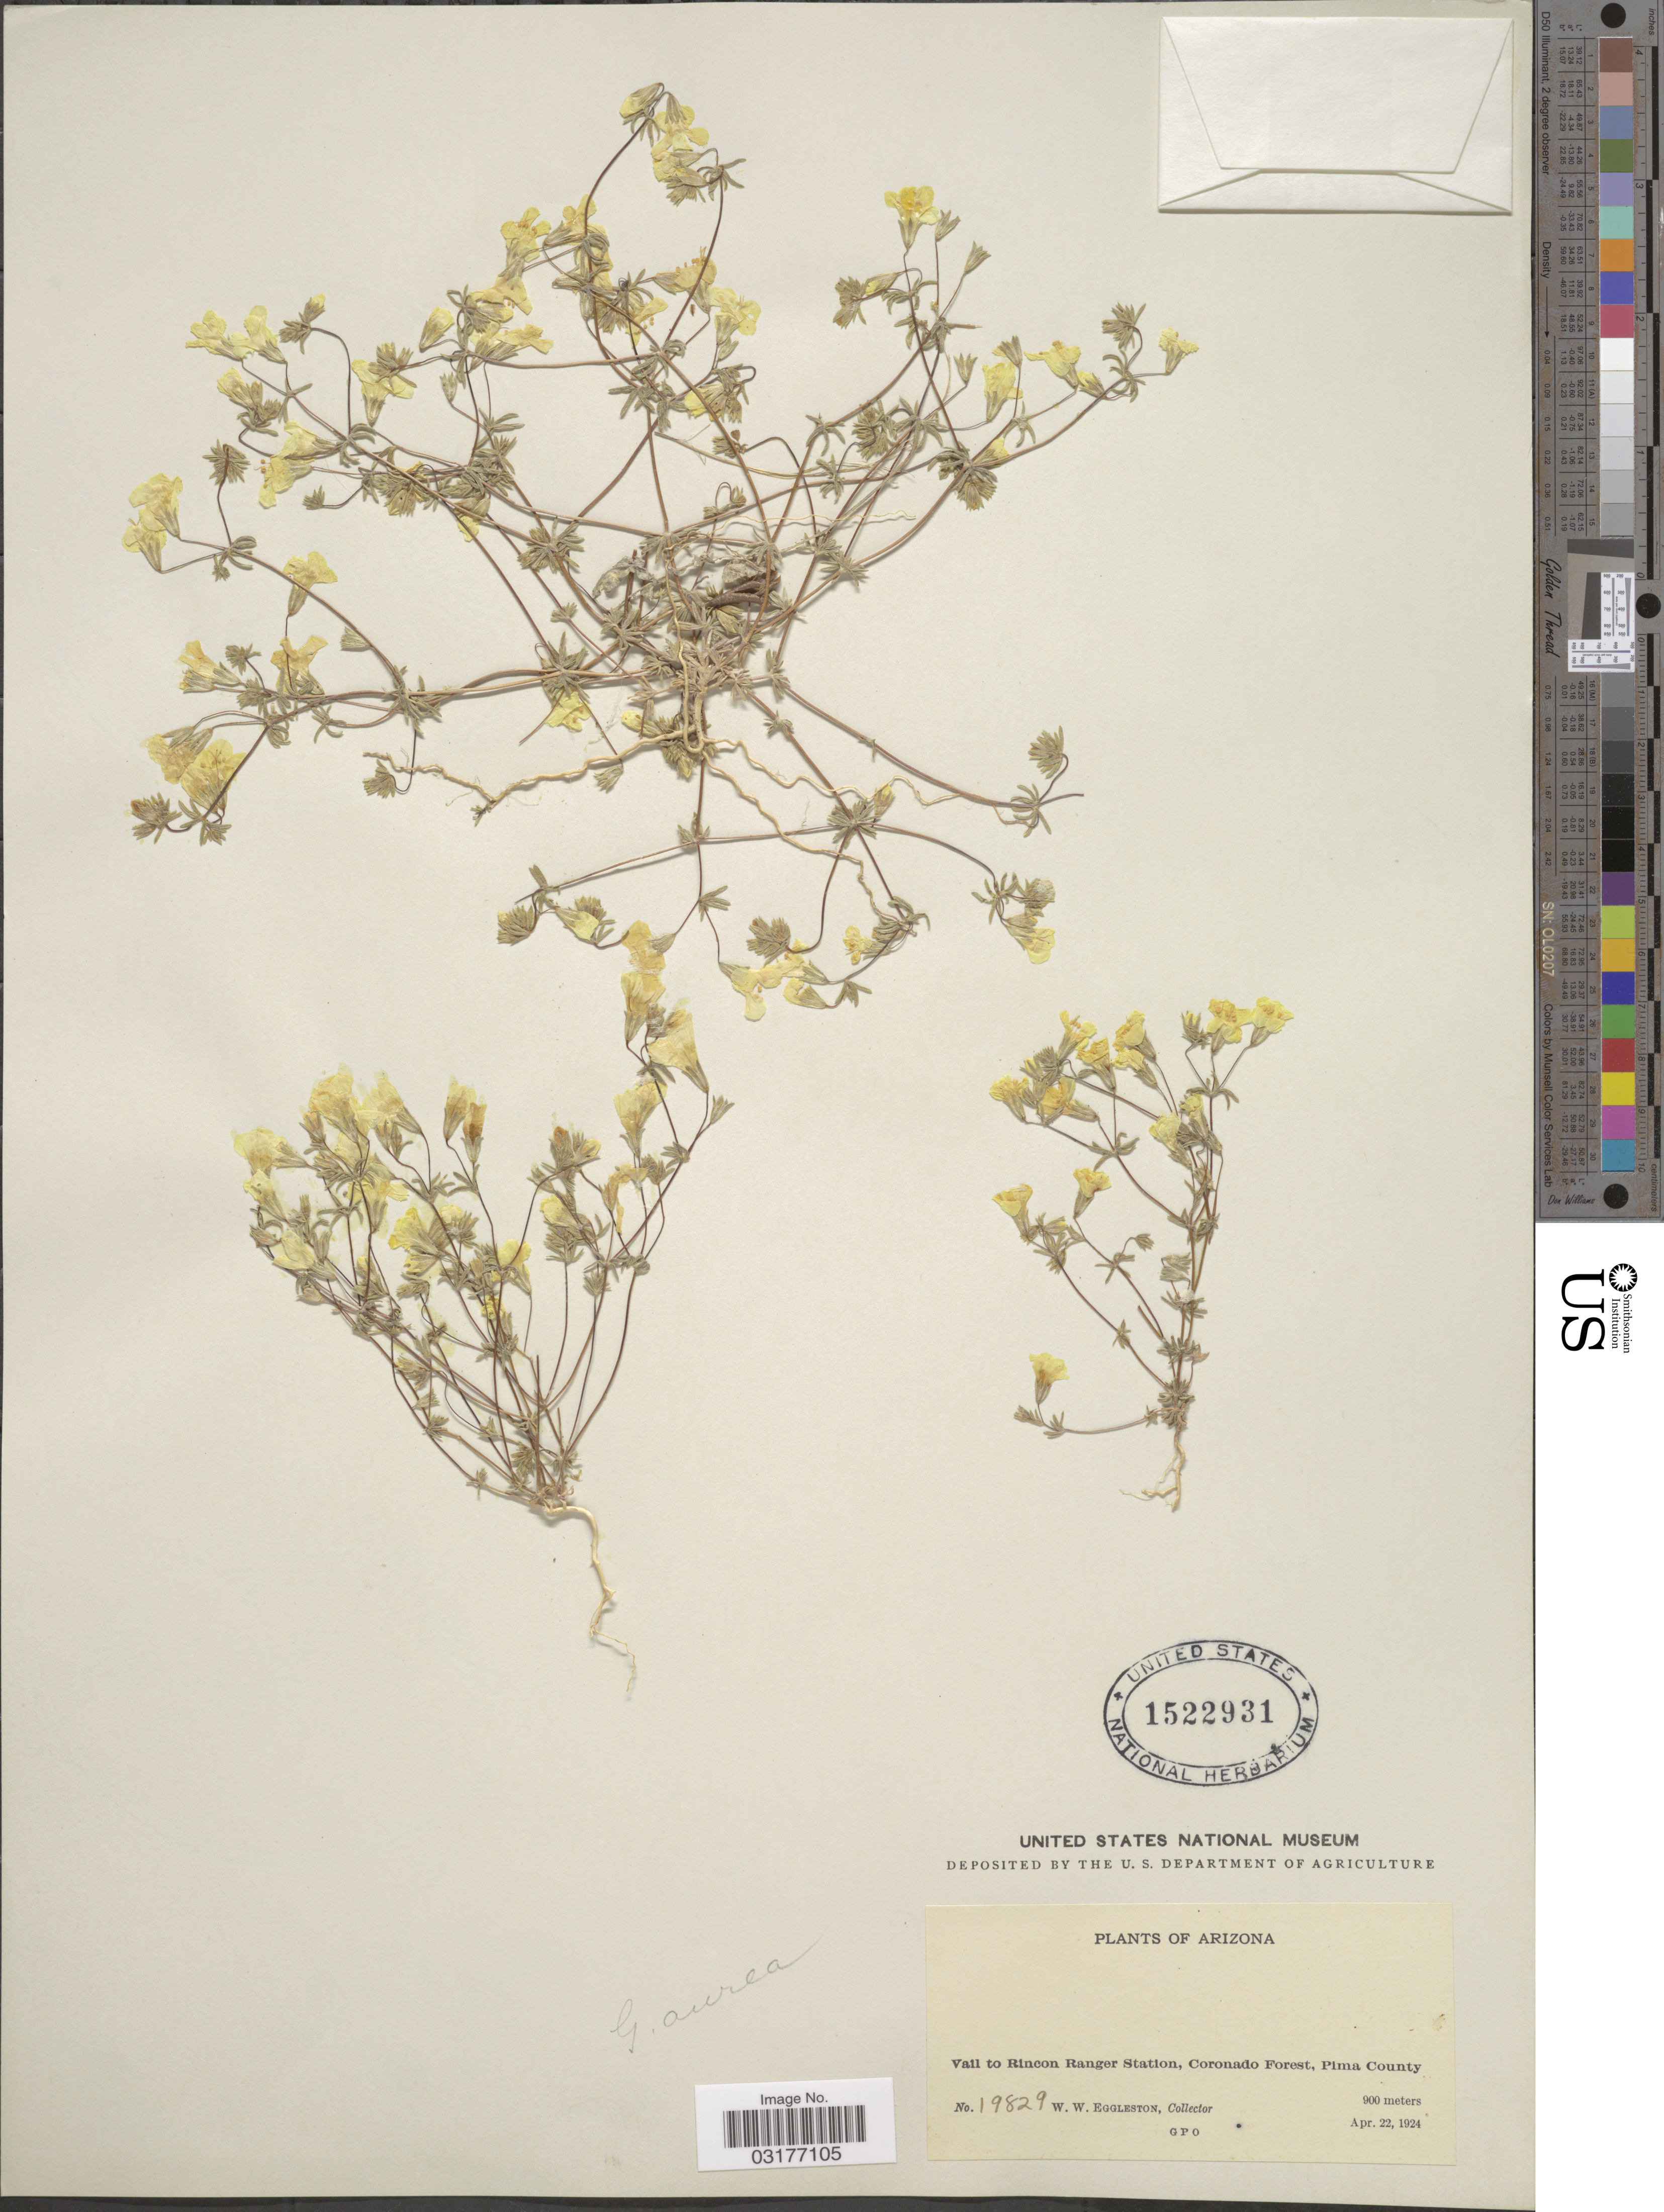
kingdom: Plantae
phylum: Tracheophyta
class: Magnoliopsida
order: Ericales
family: Polemoniaceae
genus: Leptosiphon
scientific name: Leptosiphon chrysanthus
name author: J.M. Porter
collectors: W. W. Eggleston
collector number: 19829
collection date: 1924-04-22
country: United States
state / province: Arizona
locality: Vail to Rincon Ranger Station, Coronado Forest, Pima County.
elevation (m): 900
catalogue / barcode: US 1522931